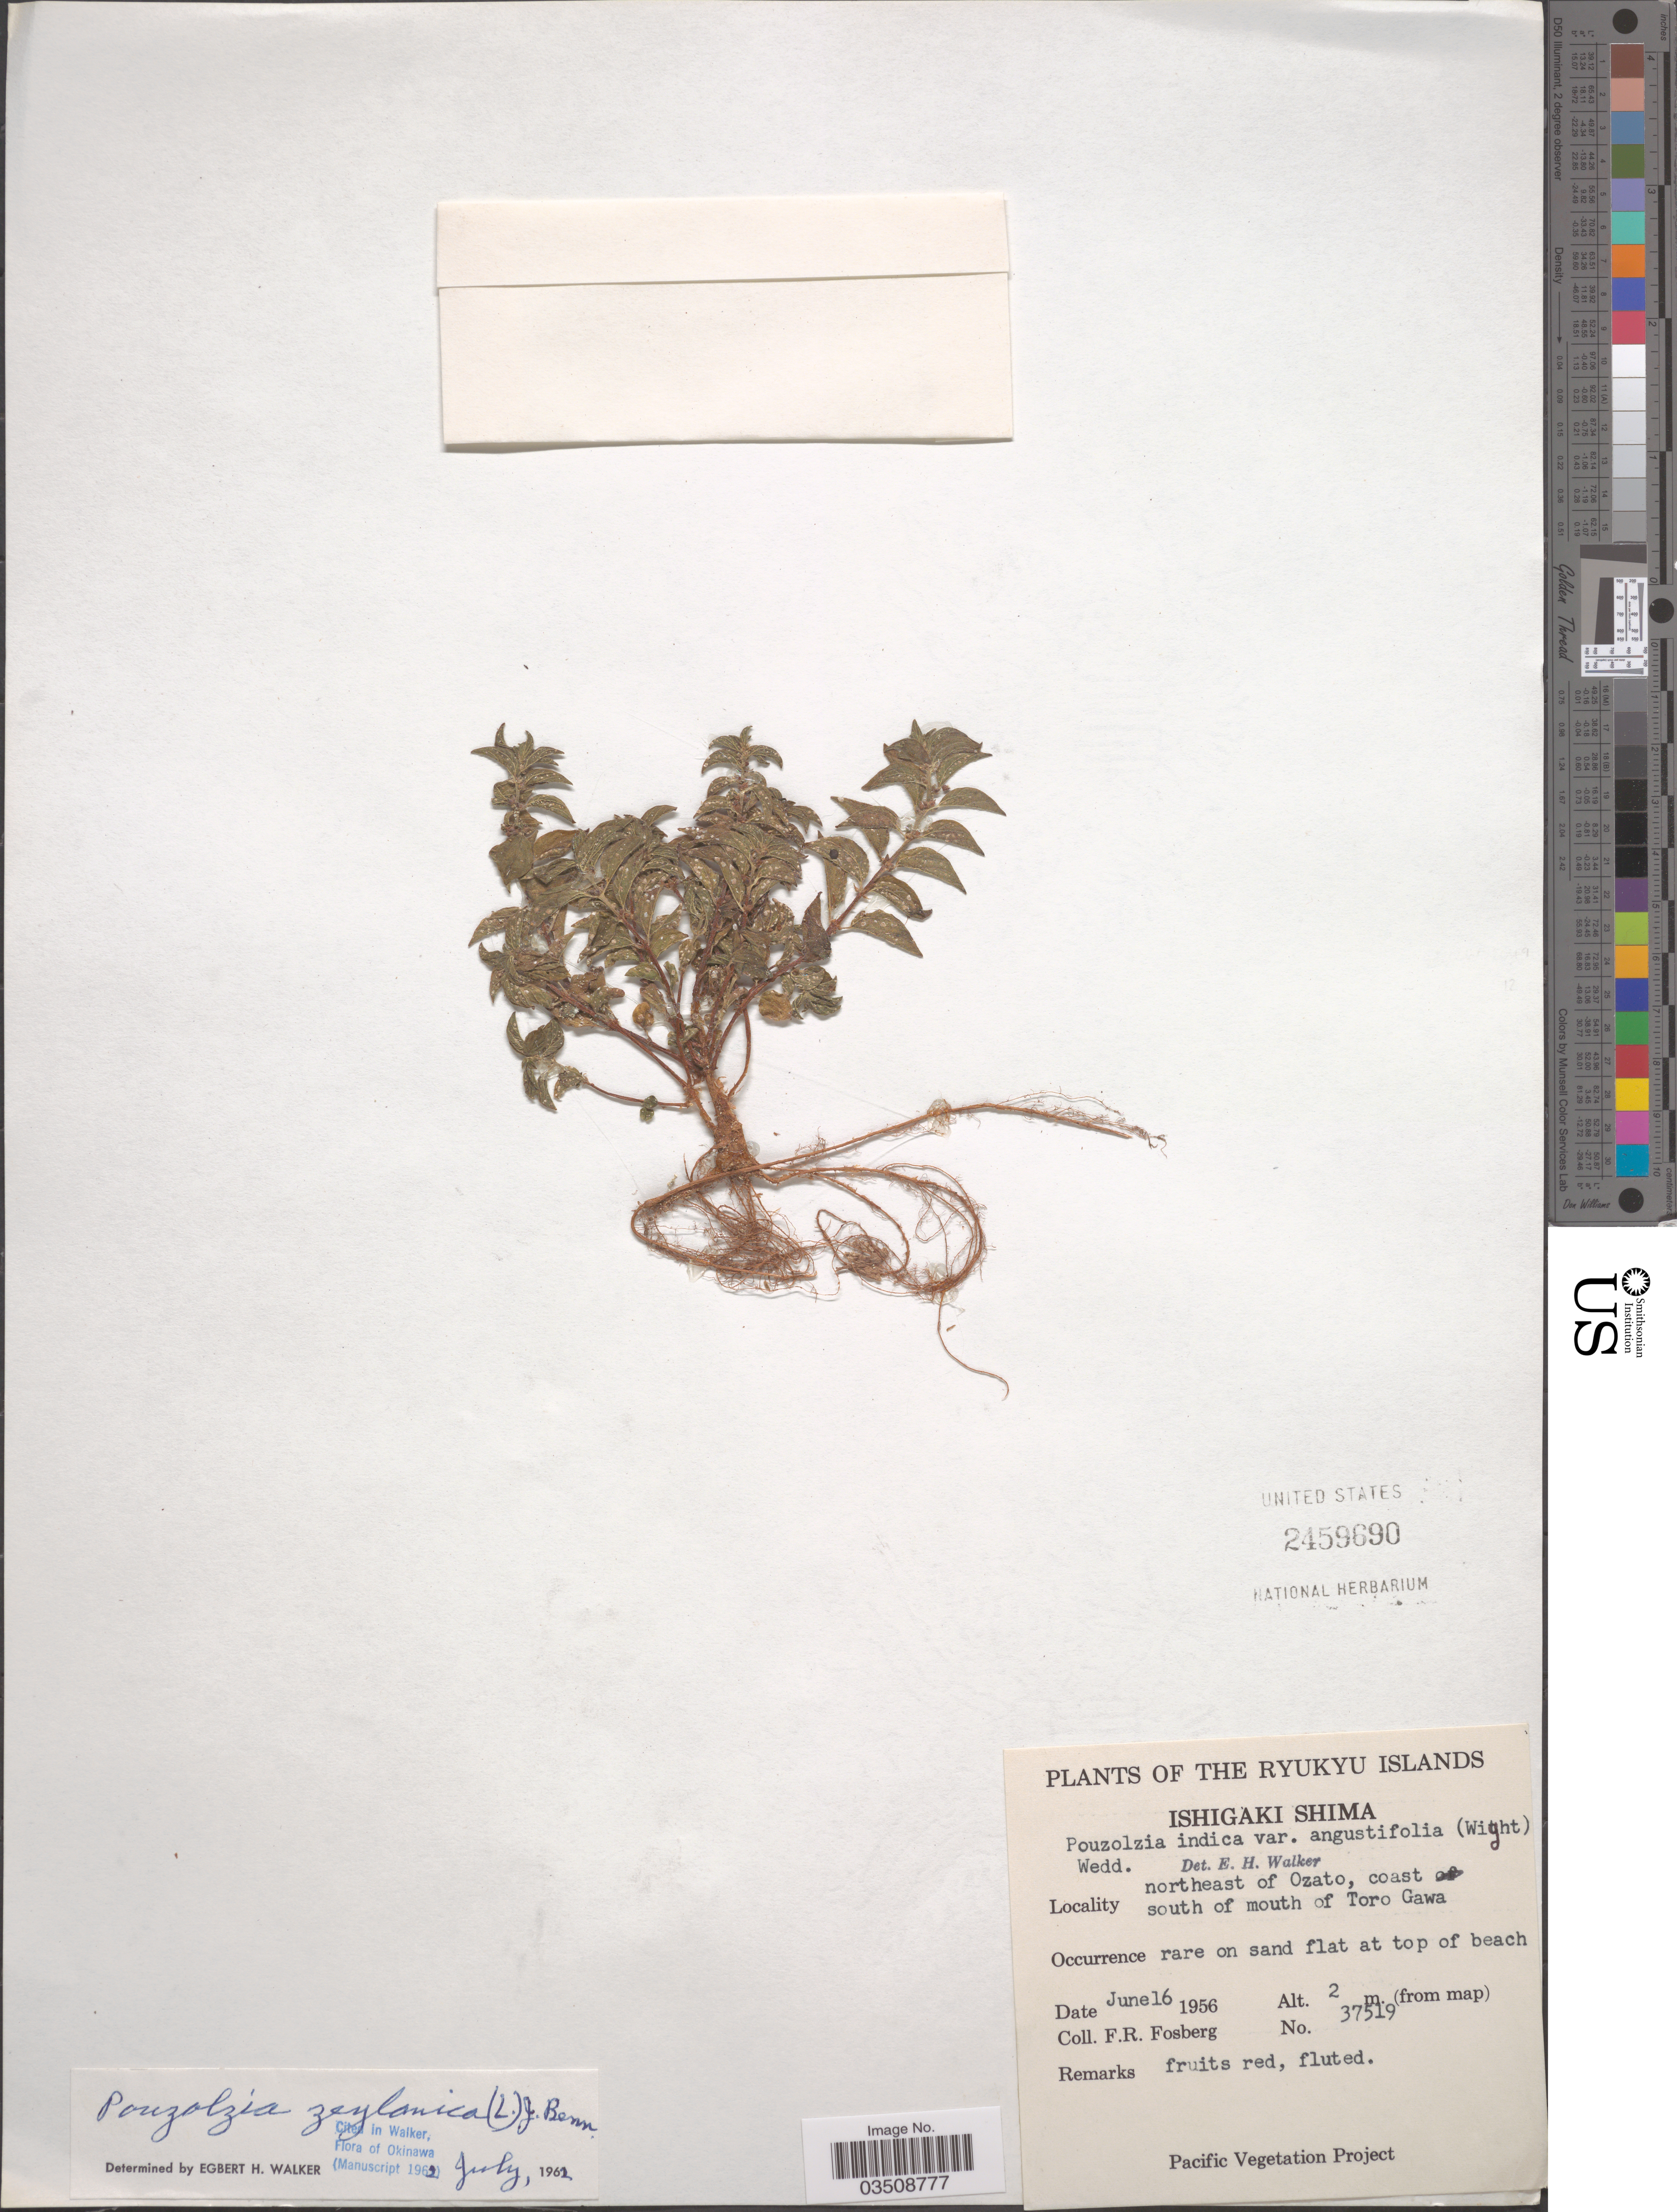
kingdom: Plantae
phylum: Tracheophyta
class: Magnoliopsida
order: Rosales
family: Urticaceae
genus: Pouzolzia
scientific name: Pouzolzia zeylanica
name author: (L.) Benn.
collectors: F. R. Fosberg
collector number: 37519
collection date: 1956-06-16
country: Japan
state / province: Okinawa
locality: The Ryukyu Islands. Ishigaki Shima. Northeast of Ozato, coast south of mouth of Toro Gawa.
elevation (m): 2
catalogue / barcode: US 2459690